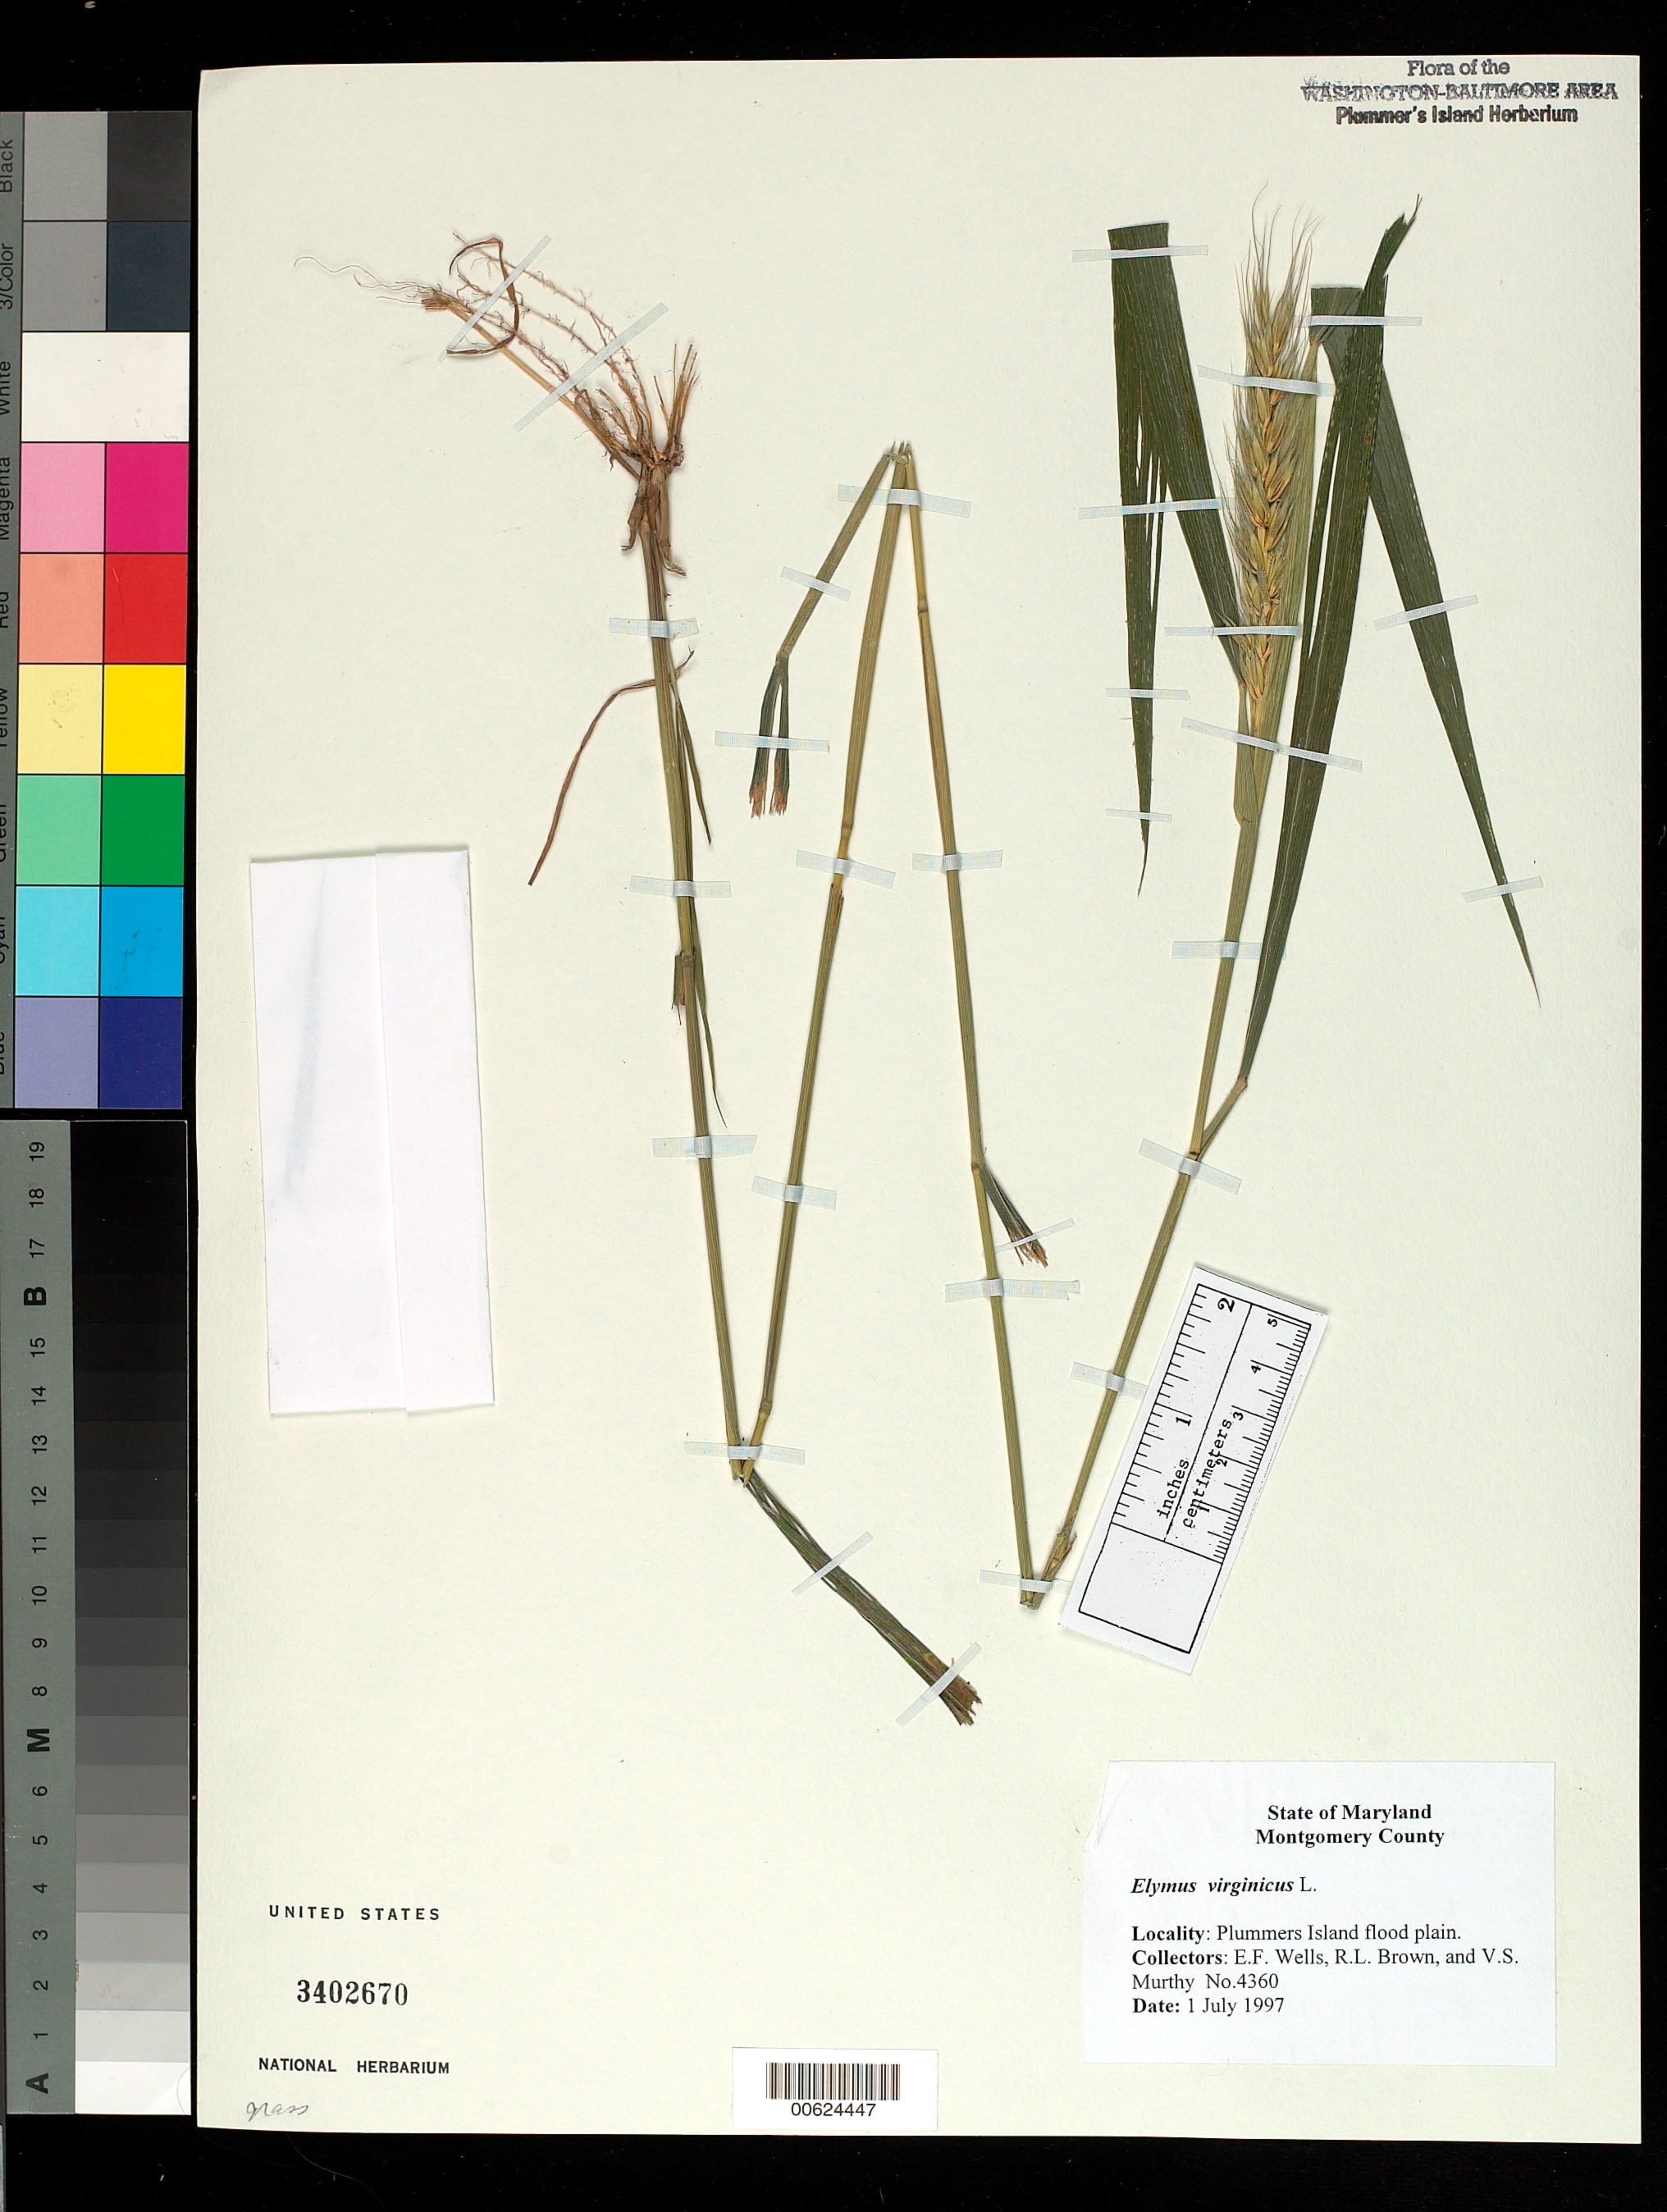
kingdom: Plantae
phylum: Tracheophyta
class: Liliopsida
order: Poales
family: Poaceae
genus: Elymus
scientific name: Elymus virginicus var. virginicus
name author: L.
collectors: E. F. Wells, R. L. Brown & V. S. Murthy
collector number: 4360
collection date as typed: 01 Jul 1997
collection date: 1997-07-01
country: United States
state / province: Maryland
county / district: Montgomery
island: Plummers Island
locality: Flood plain of Plummers Island Plummers Island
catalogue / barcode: US 3402670